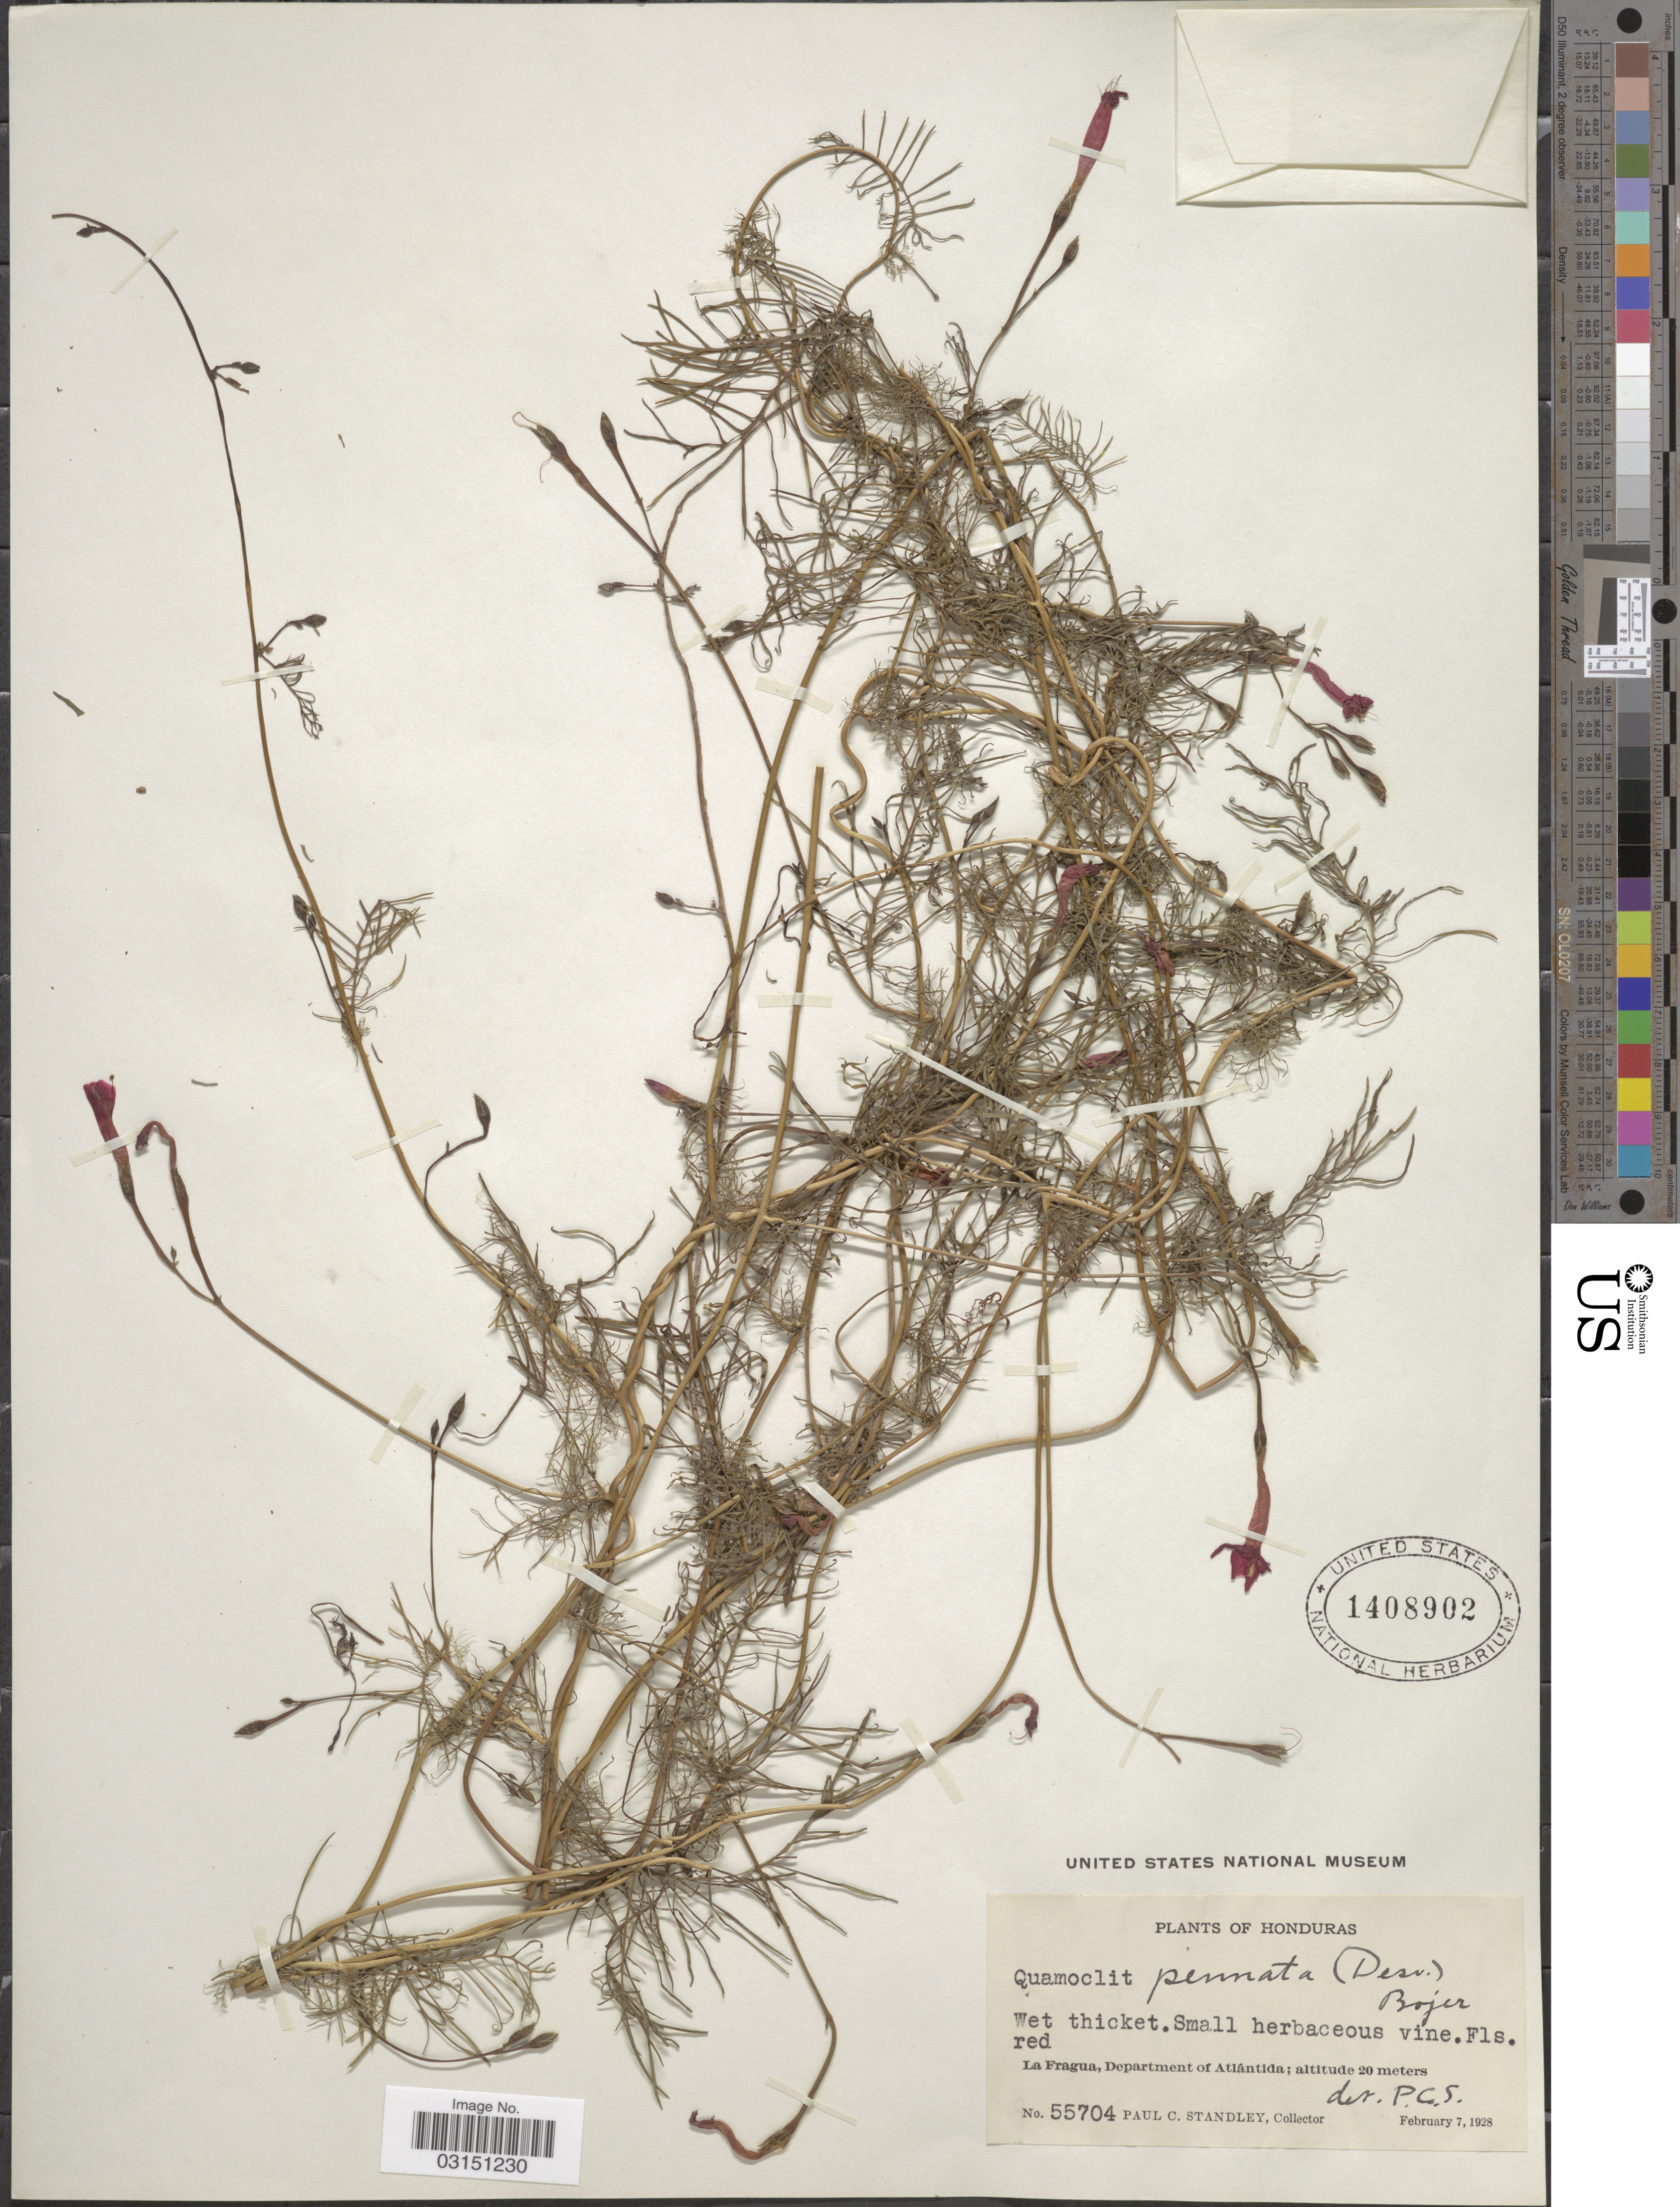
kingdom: Plantae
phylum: Tracheophyta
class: Magnoliopsida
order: Solanales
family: Convolvulaceae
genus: Ipomoea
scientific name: Ipomoea quamoclit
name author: L.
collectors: P. C. Standley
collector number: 55704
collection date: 1928-02-07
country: Honduras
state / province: Atlántida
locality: La Fragua, Department of Atlántida.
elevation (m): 20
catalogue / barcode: US 1408902